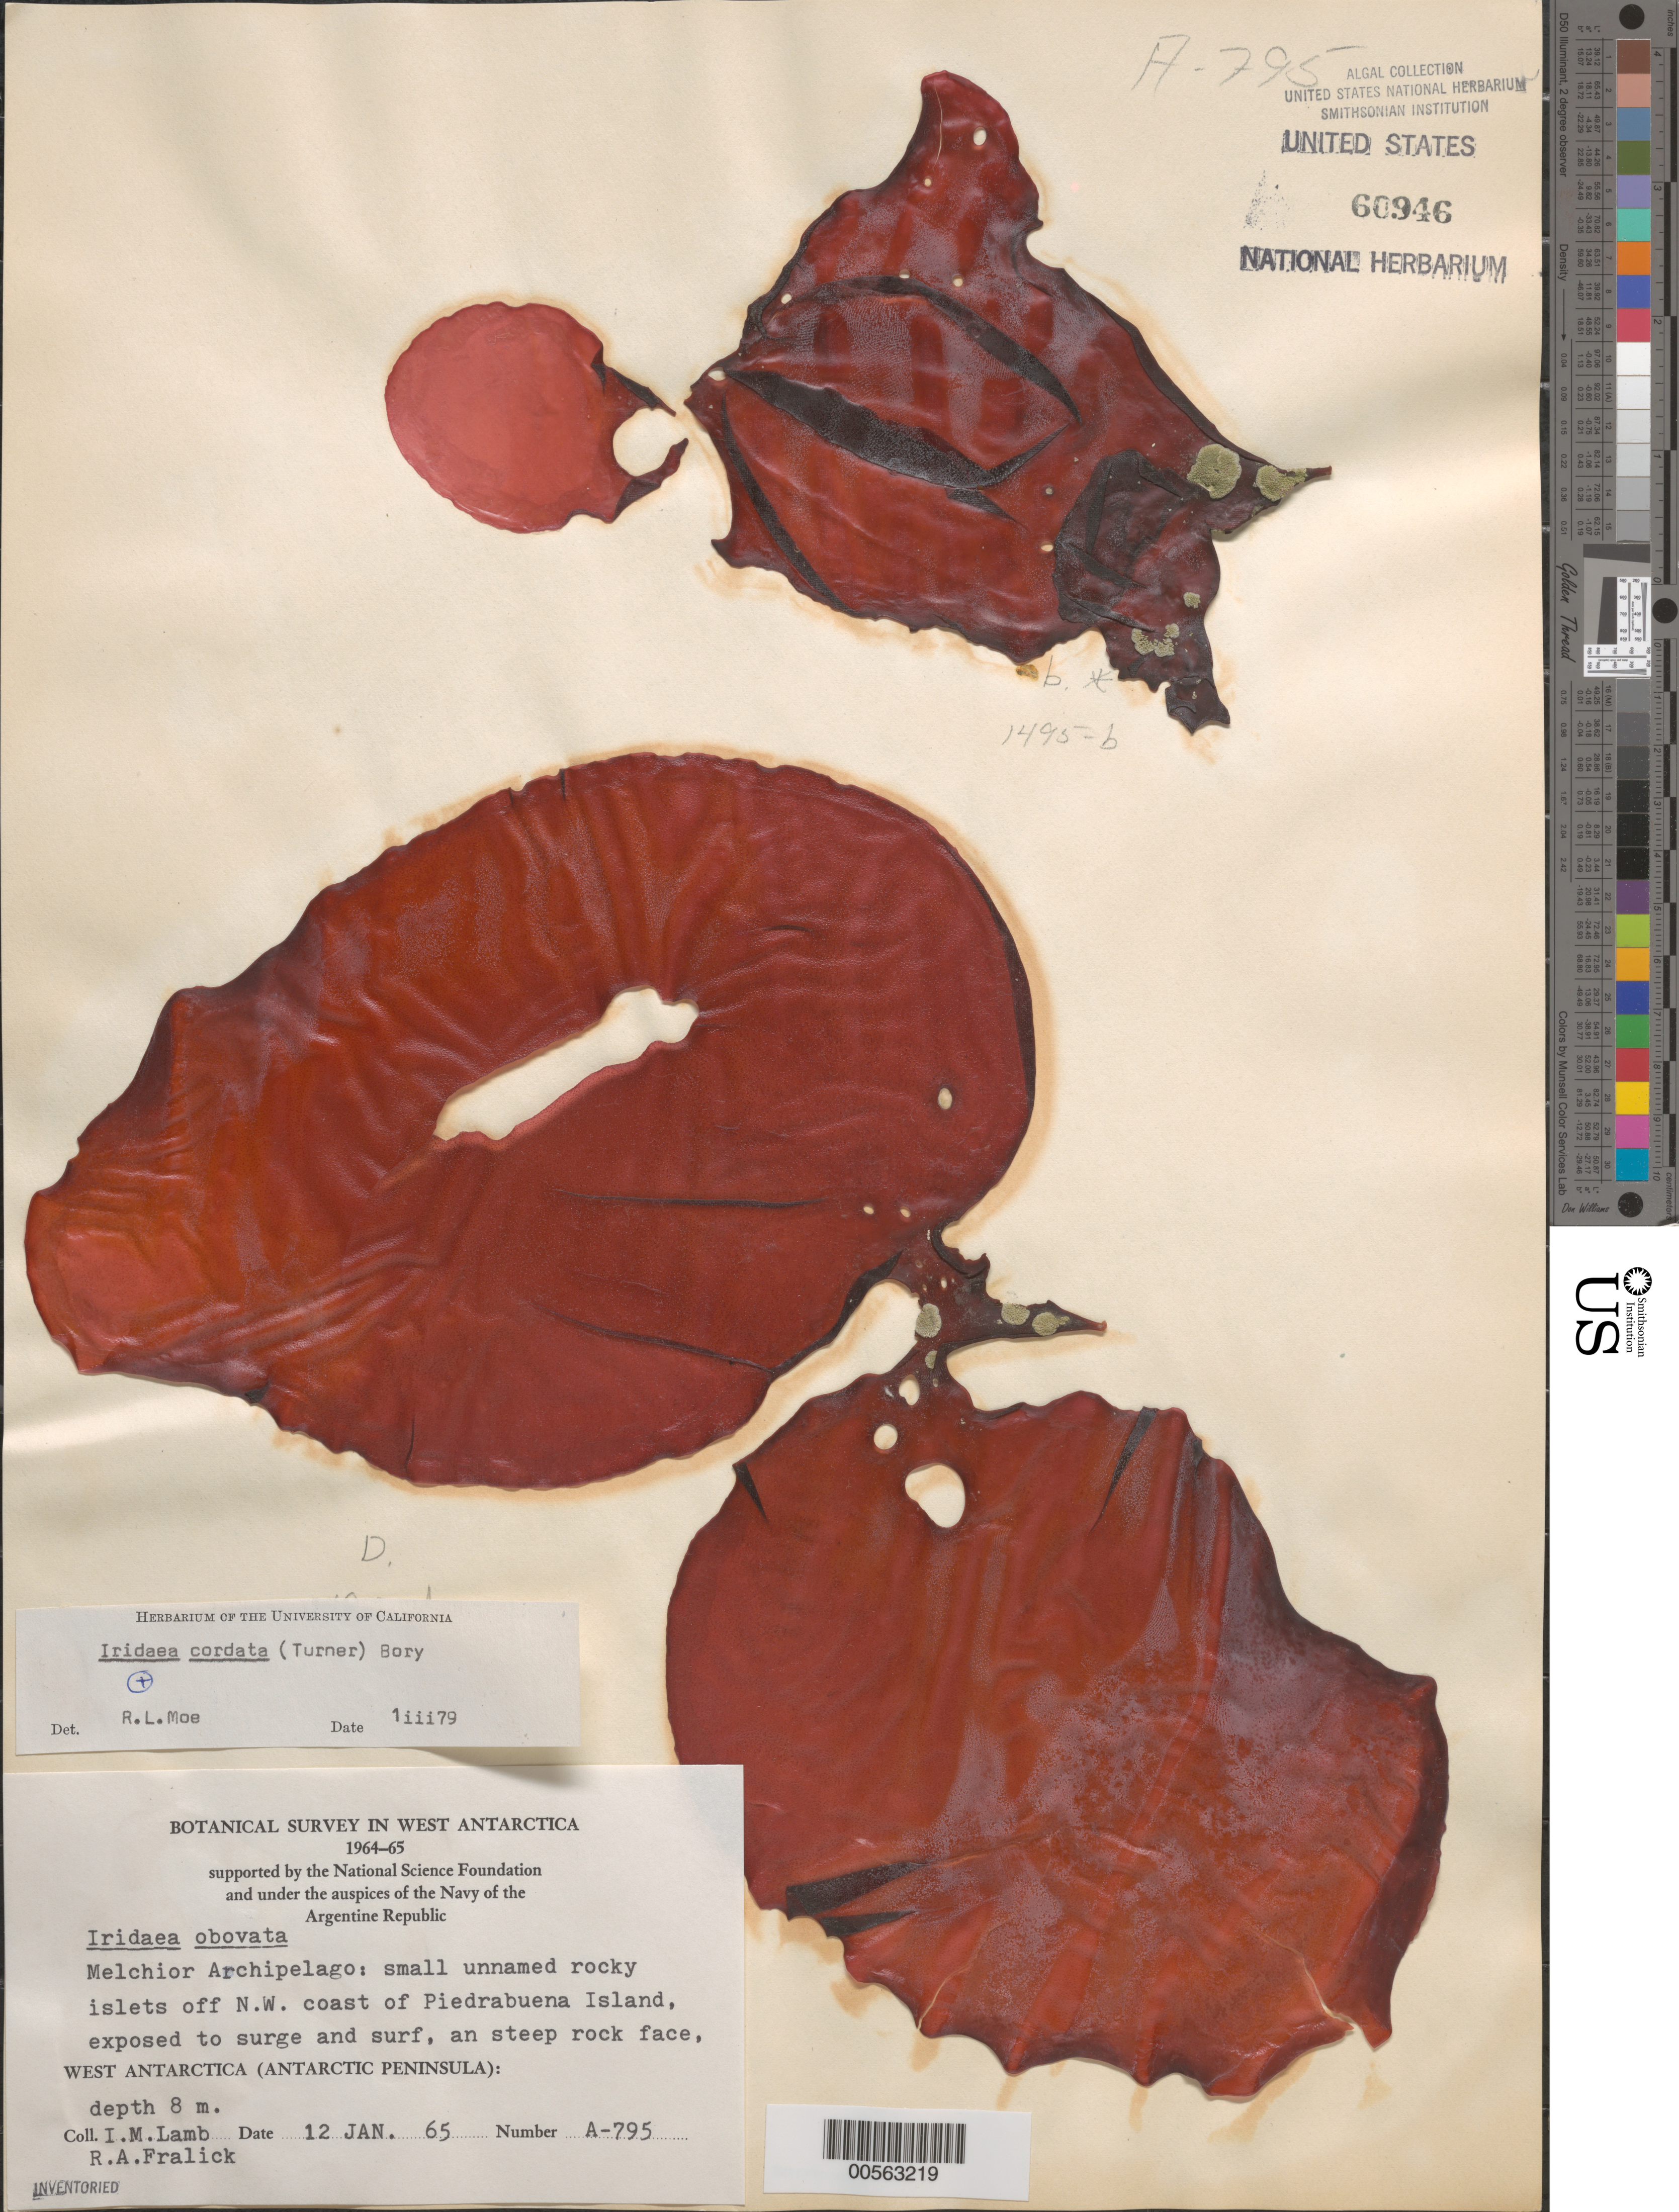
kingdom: Plantae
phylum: Rhodophyta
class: Florideophyceae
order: Gigartinales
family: Gigartinaceae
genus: Iridaea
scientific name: Iridaea cordata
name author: (Turner) Bory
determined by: Moe, R. L.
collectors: I. M. Lamb & R. Fralick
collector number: A-795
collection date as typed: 12 Jan 1965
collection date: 1965-01-12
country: Antarctica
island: Melchior Islands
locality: Rocky Islets off northwest Eta Island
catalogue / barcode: US 60946